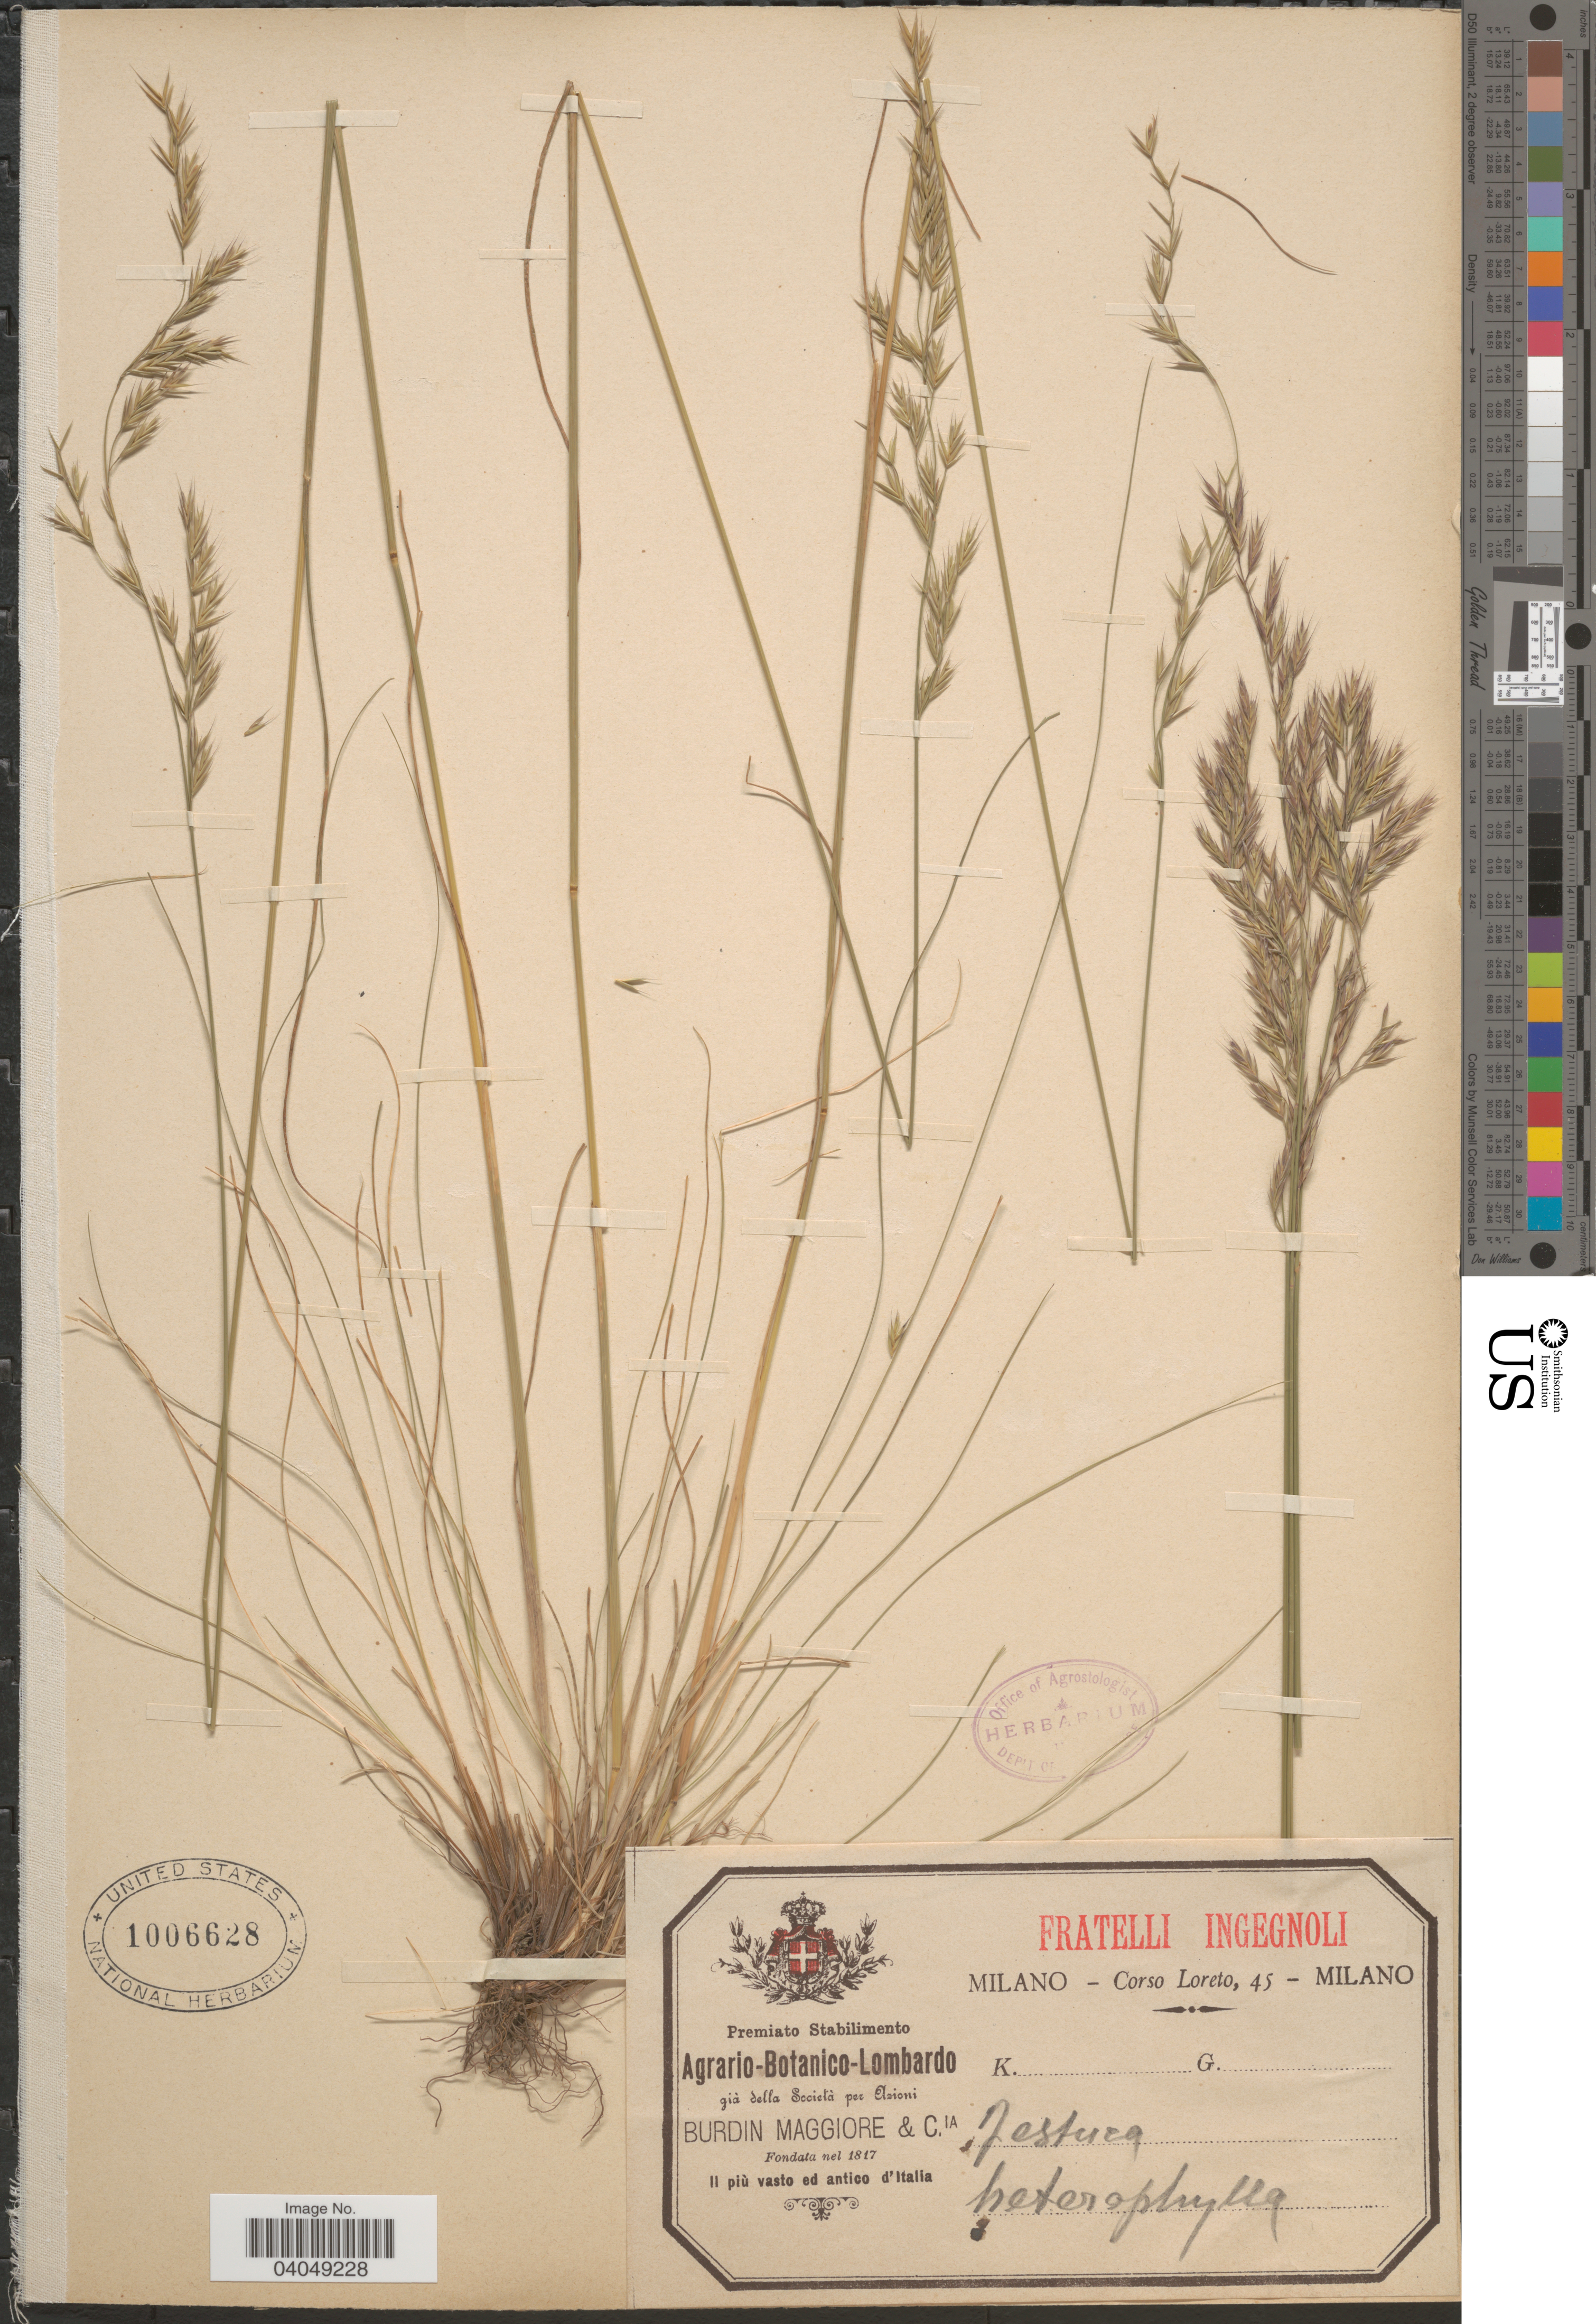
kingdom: Plantae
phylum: Tracheophyta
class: Liliopsida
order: Poales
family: Poaceae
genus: Festuca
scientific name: Festuca heterophylla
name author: Lam.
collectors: Loreto, C.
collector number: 45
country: Italy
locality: Milano.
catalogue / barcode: US 1006628